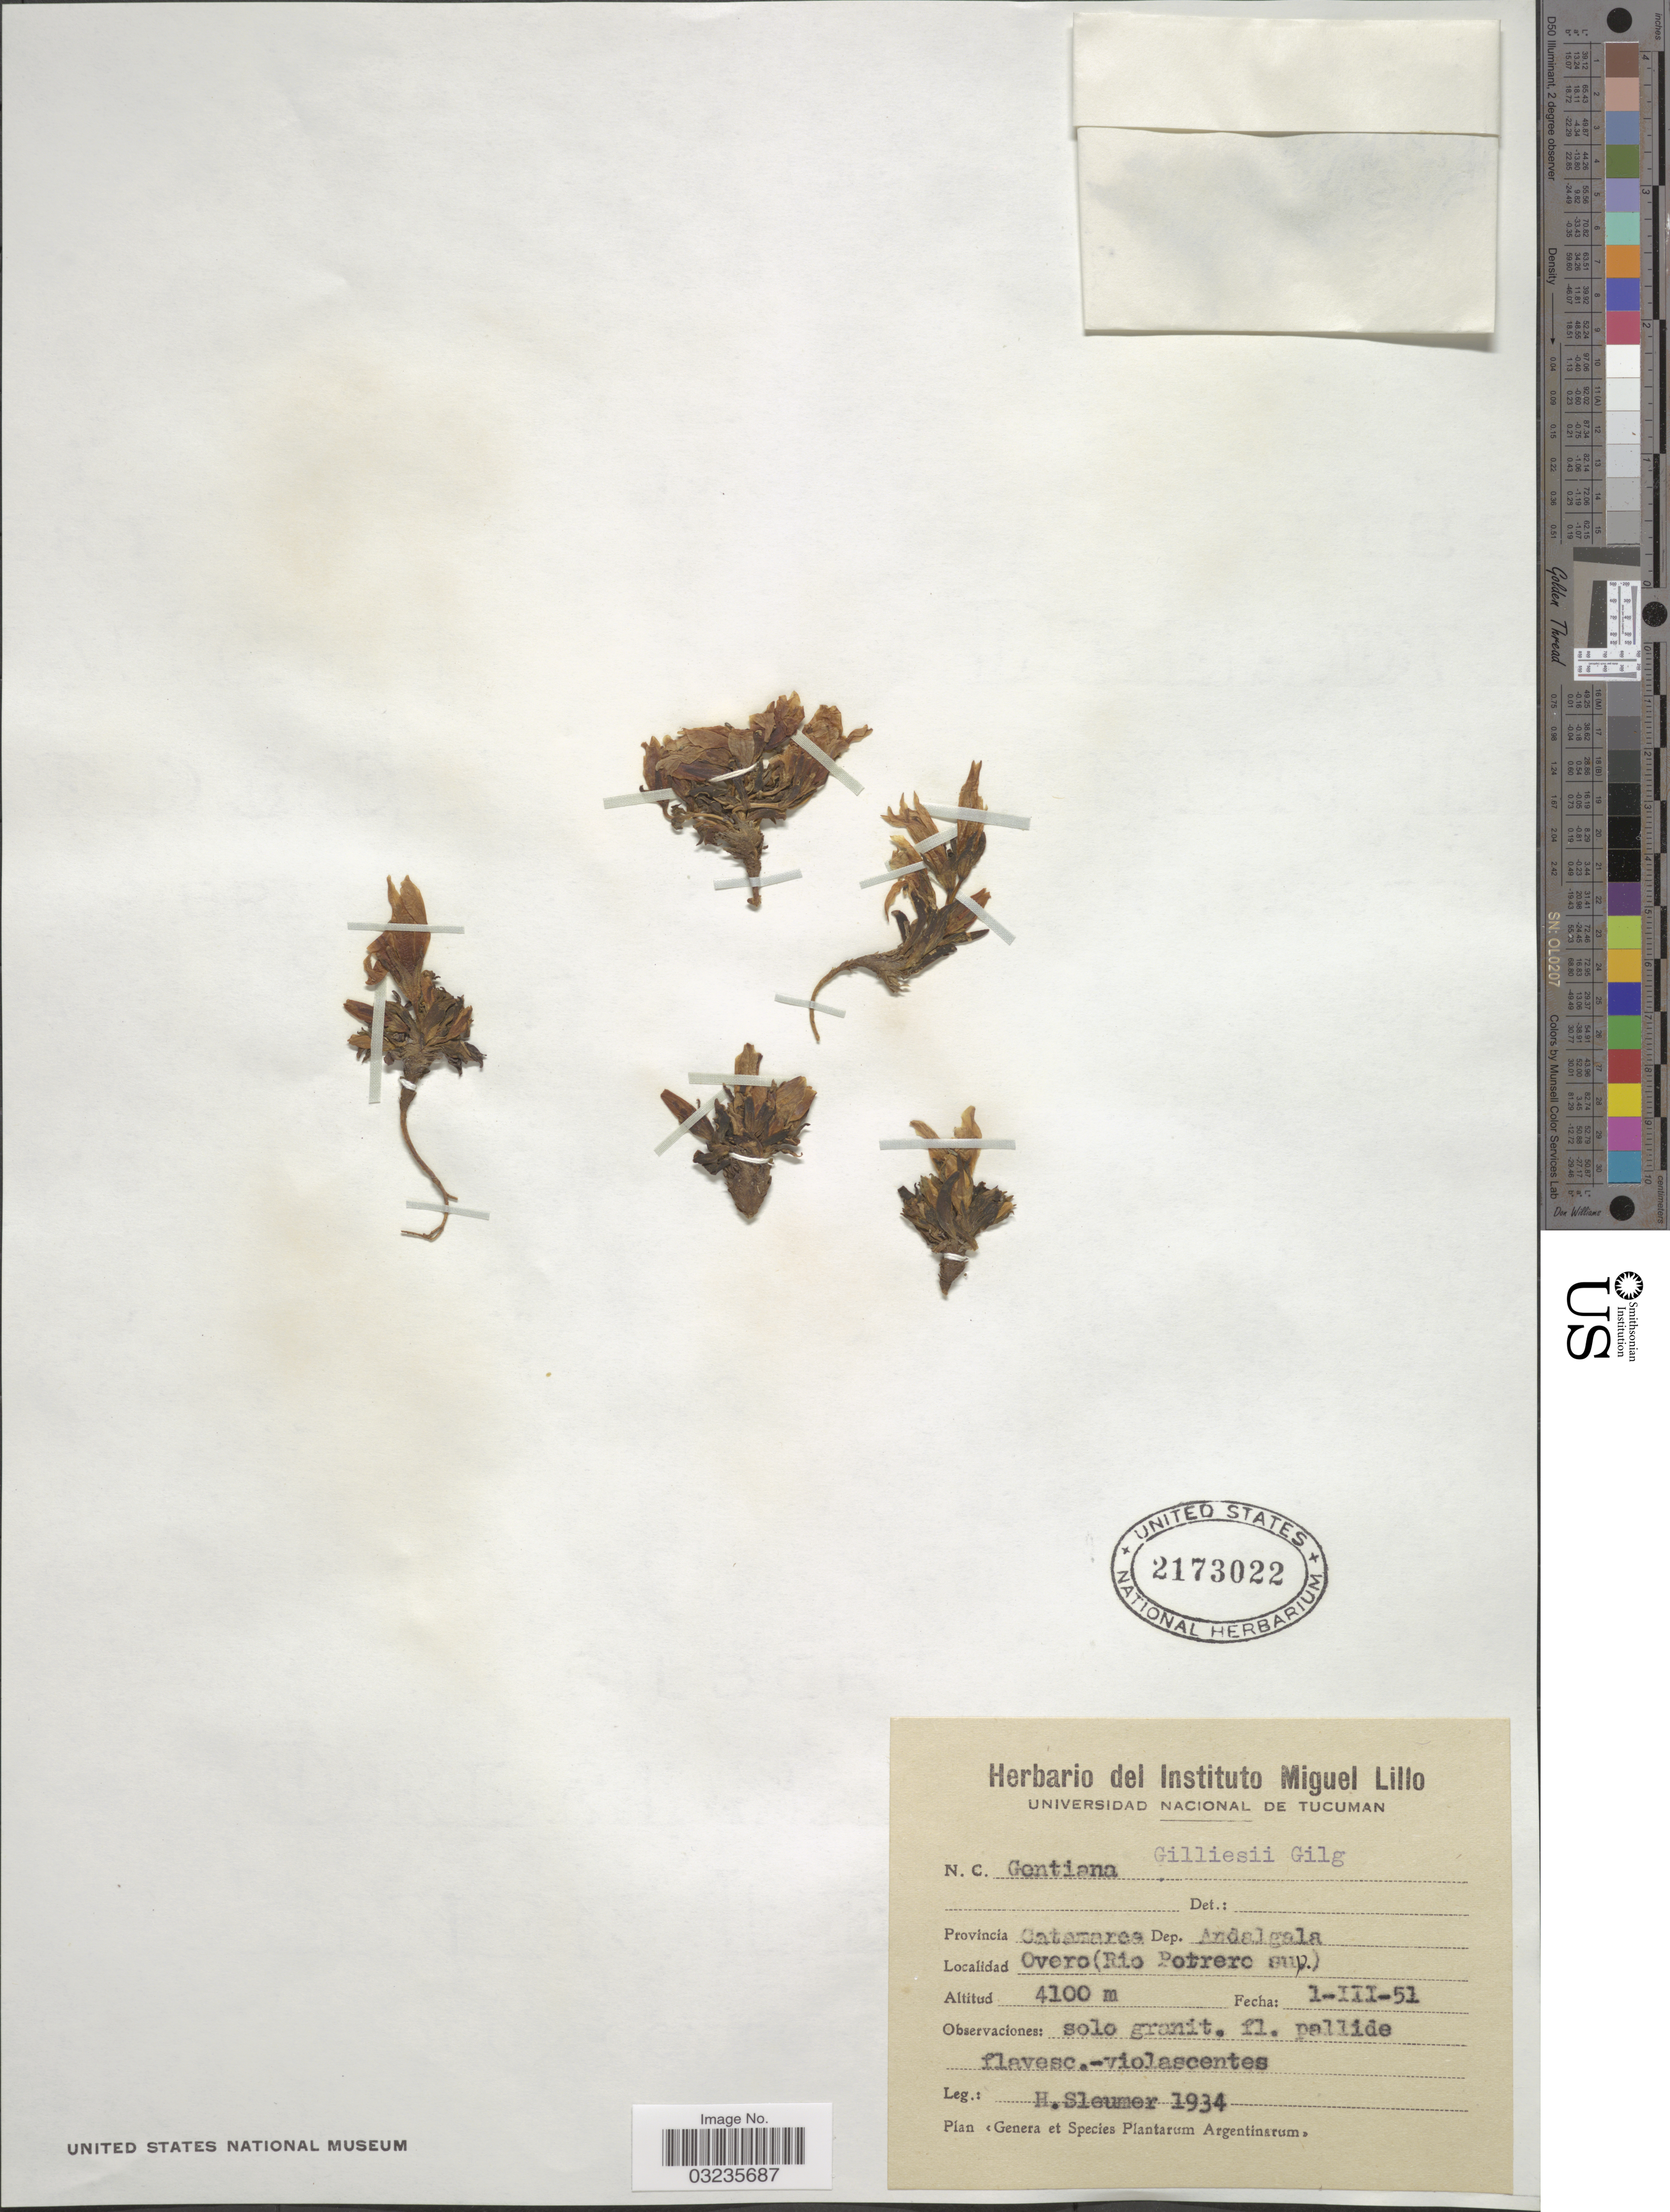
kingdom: Plantae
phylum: Tracheophyta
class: Magnoliopsida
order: Gentianales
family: Gentianaceae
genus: Gentiana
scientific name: Gentiana gilliesii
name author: Gilg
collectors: H. O. Sleumer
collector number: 1934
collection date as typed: Transcribed d/m/y: 1/3/51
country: Argentina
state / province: Catamarca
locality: Dep. Andalgala. Overo (Rio Potrero sup.).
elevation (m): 4100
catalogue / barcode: US 2173022